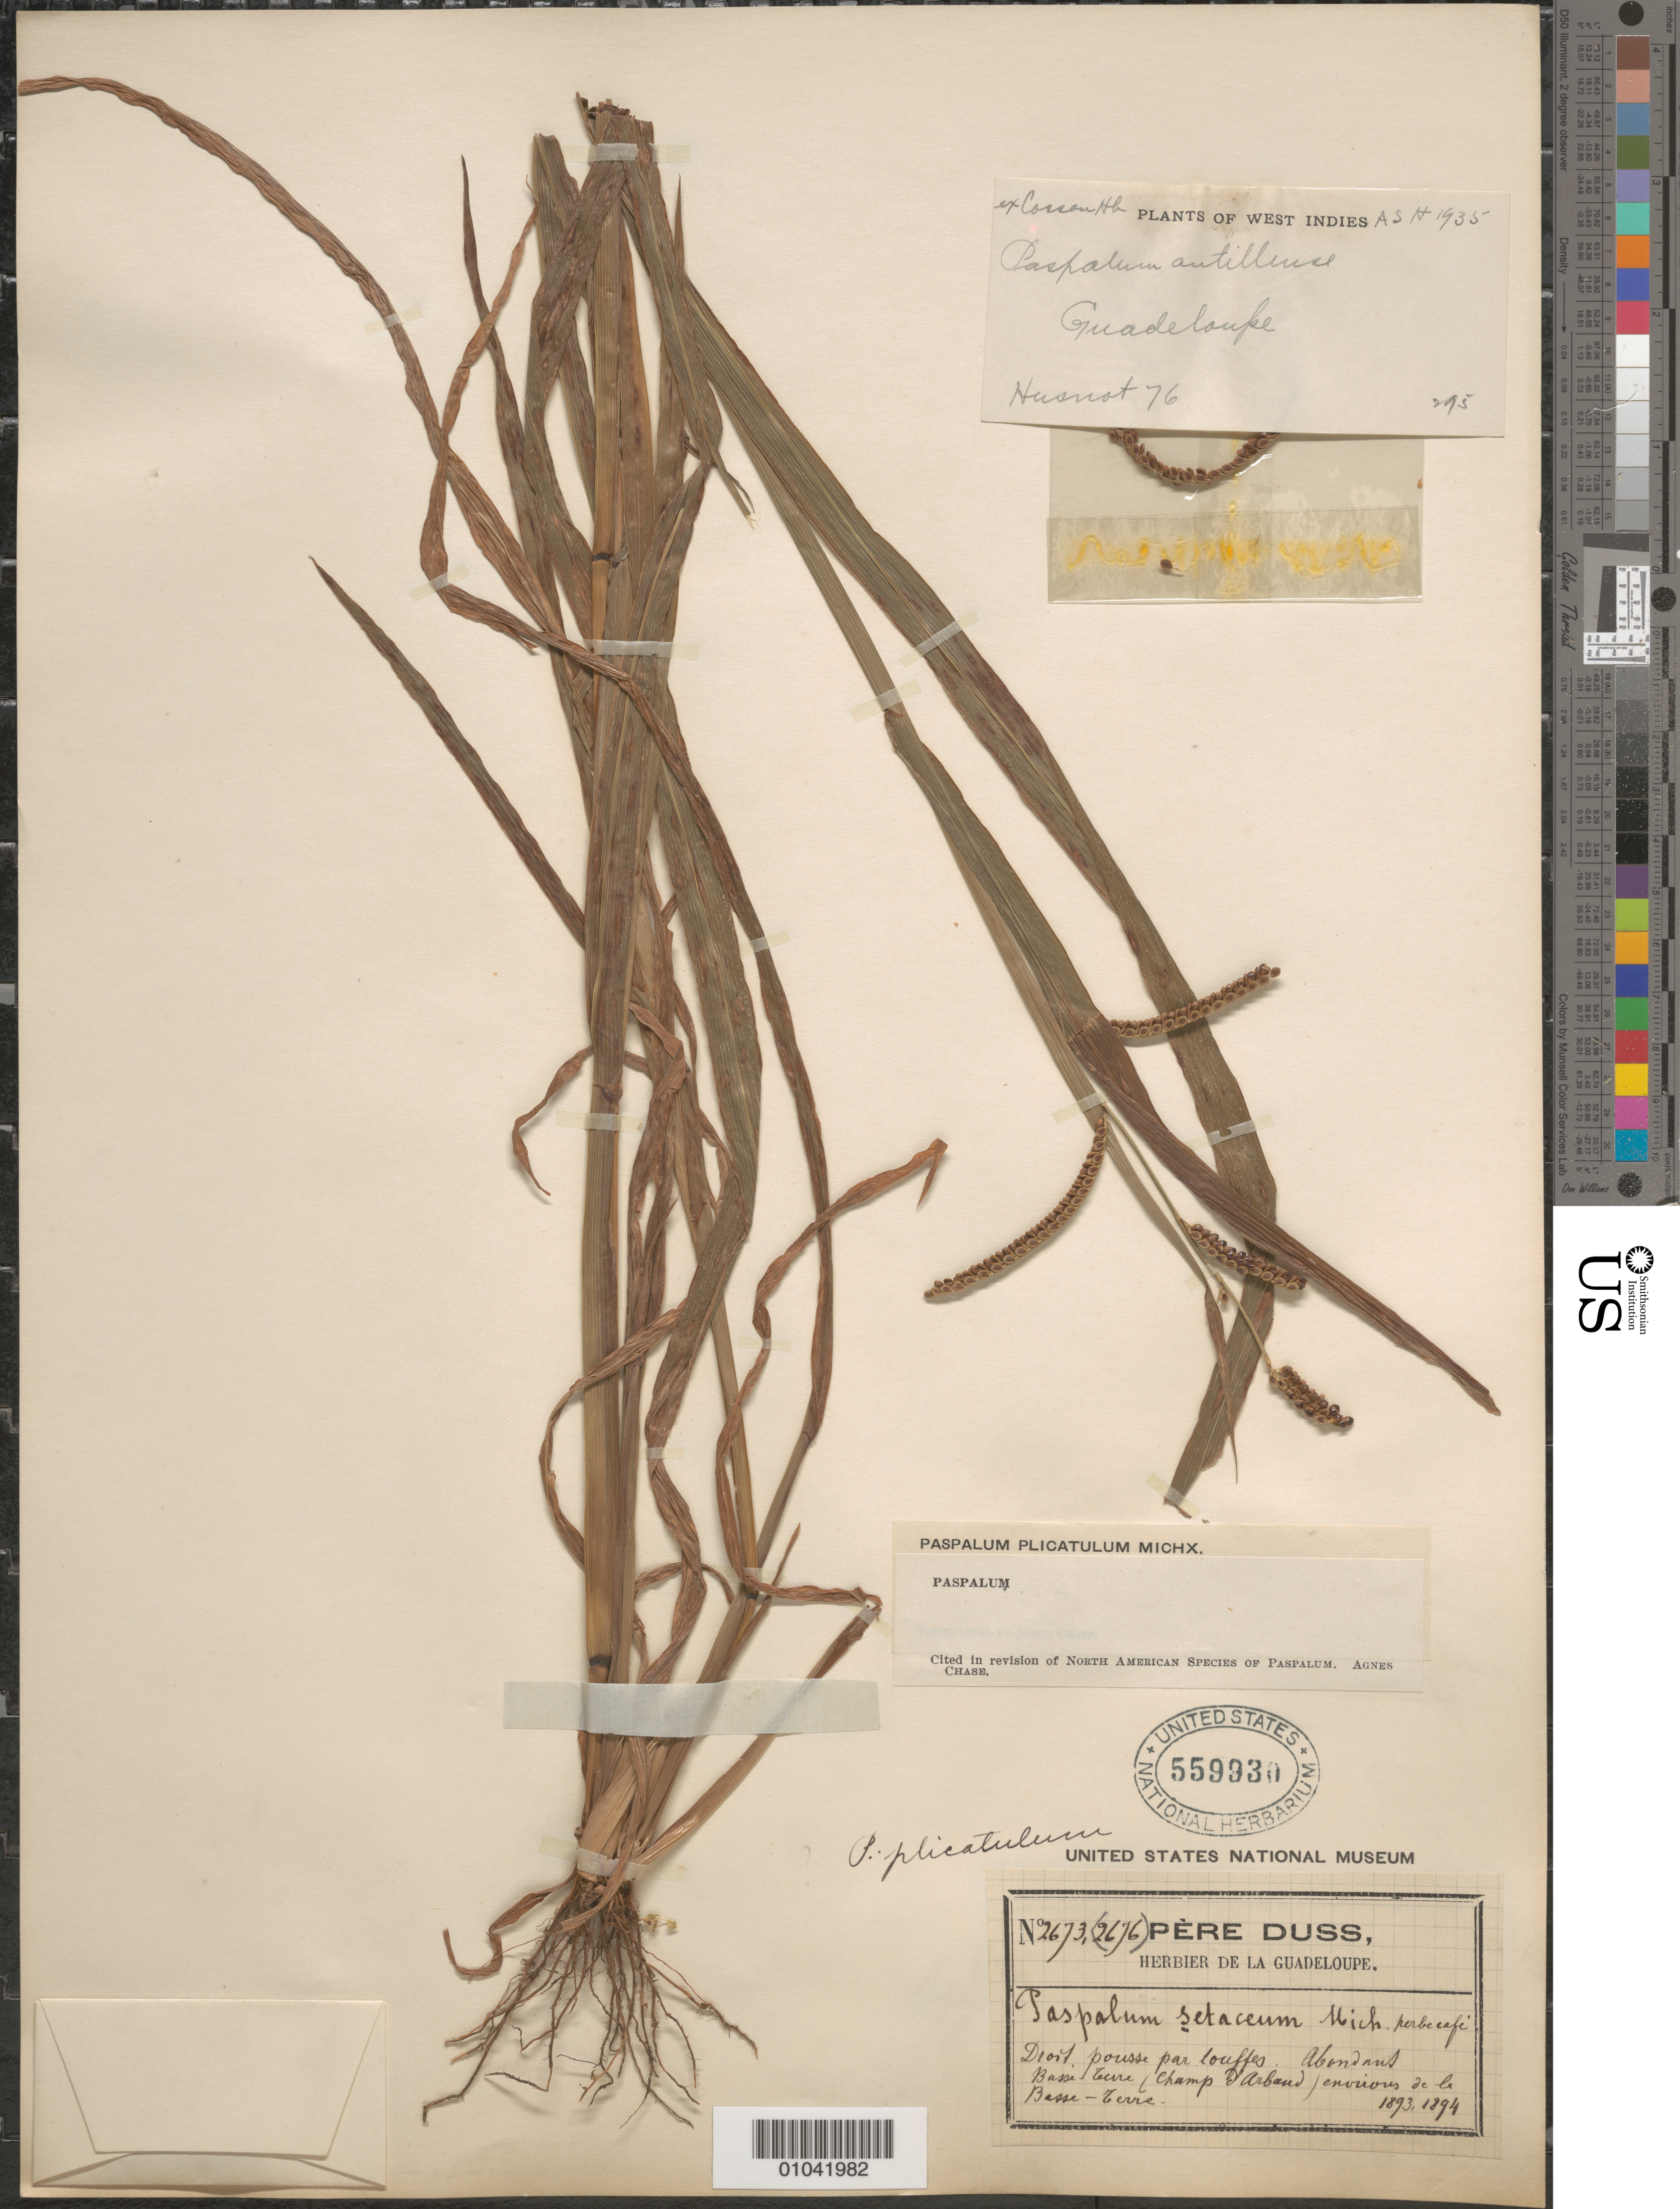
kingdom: Plantae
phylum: Tracheophyta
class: Liliopsida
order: Poales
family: Poaceae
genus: Paspalum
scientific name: Paspalum plicatulum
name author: Michx.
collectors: Père Duss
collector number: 2673 (2676)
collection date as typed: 1893 and -- --- 1894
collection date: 1893,1894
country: Guadeloupe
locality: Environs de la Basse-Terre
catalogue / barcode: US 559930